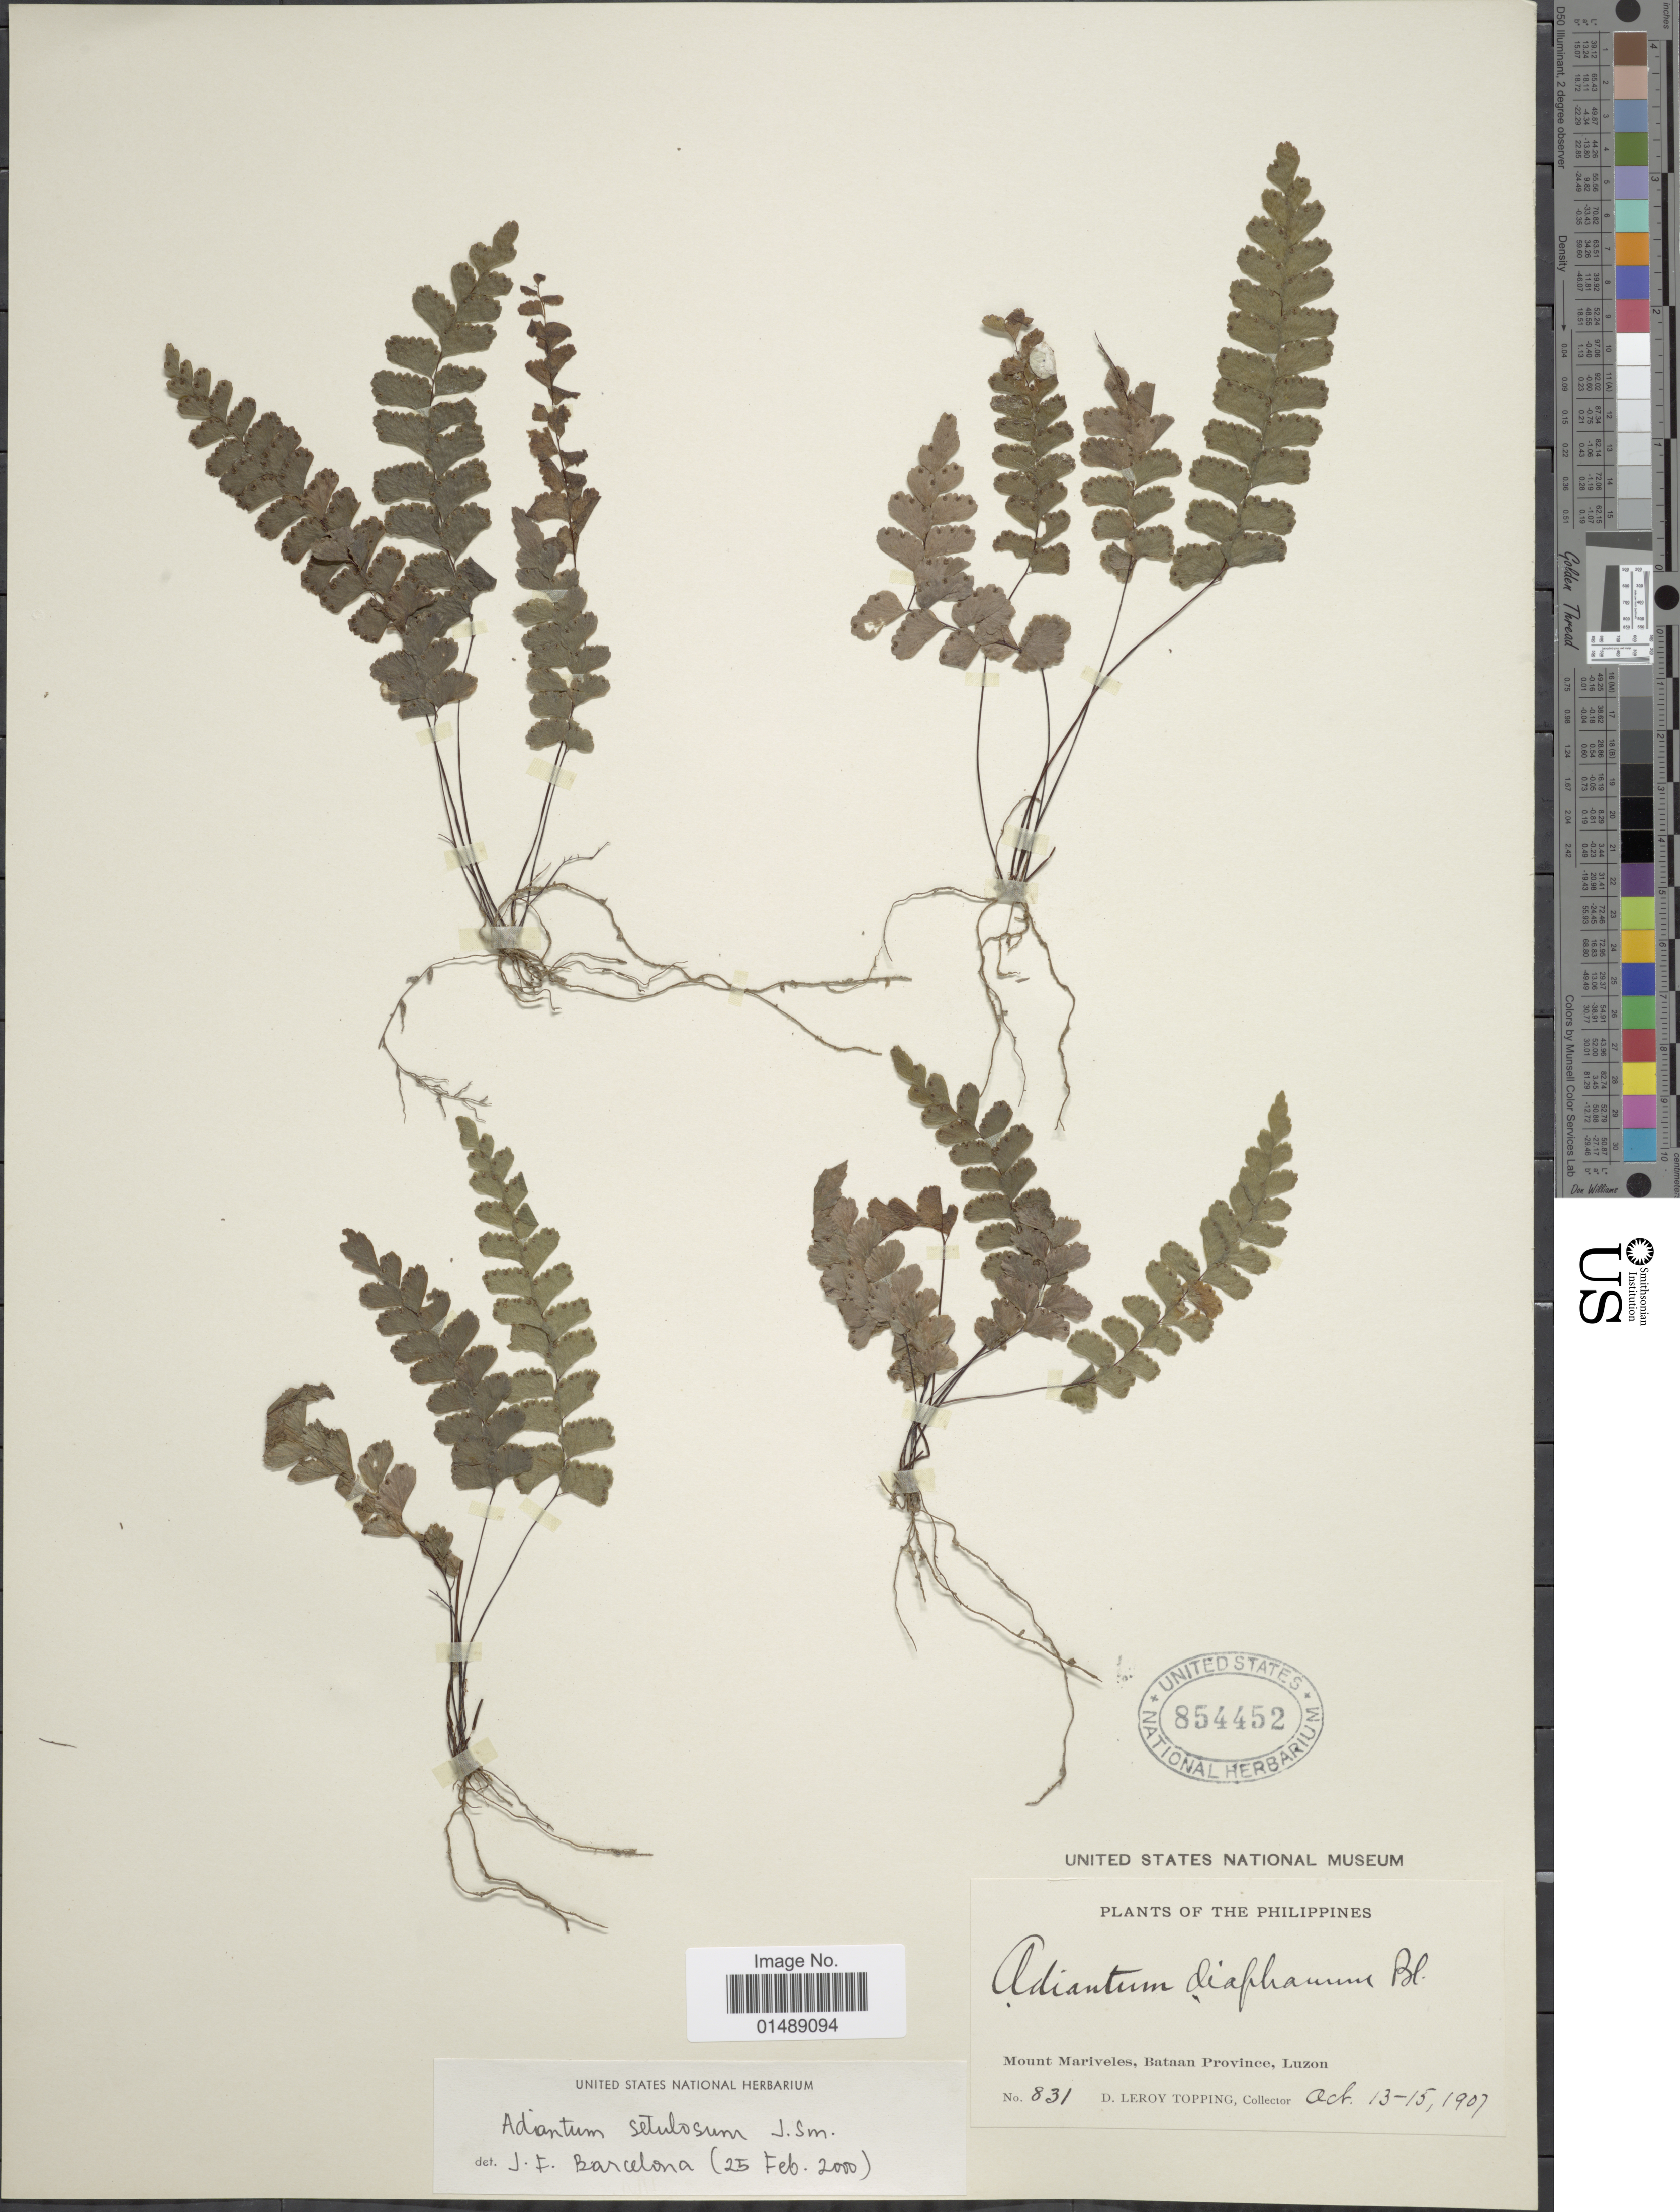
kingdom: Plantae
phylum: Tracheophyta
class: Polypodiopsida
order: Polypodiales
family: Pteridaceae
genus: Adiantum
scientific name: Adiantum setulosum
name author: J. Sm.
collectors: D. L. Topping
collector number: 831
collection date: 1907-10-13/1907-10-15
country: Philippines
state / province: Cagayan Valley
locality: Mount Mariveles, Bataan Provincem Luzon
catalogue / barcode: US 854452